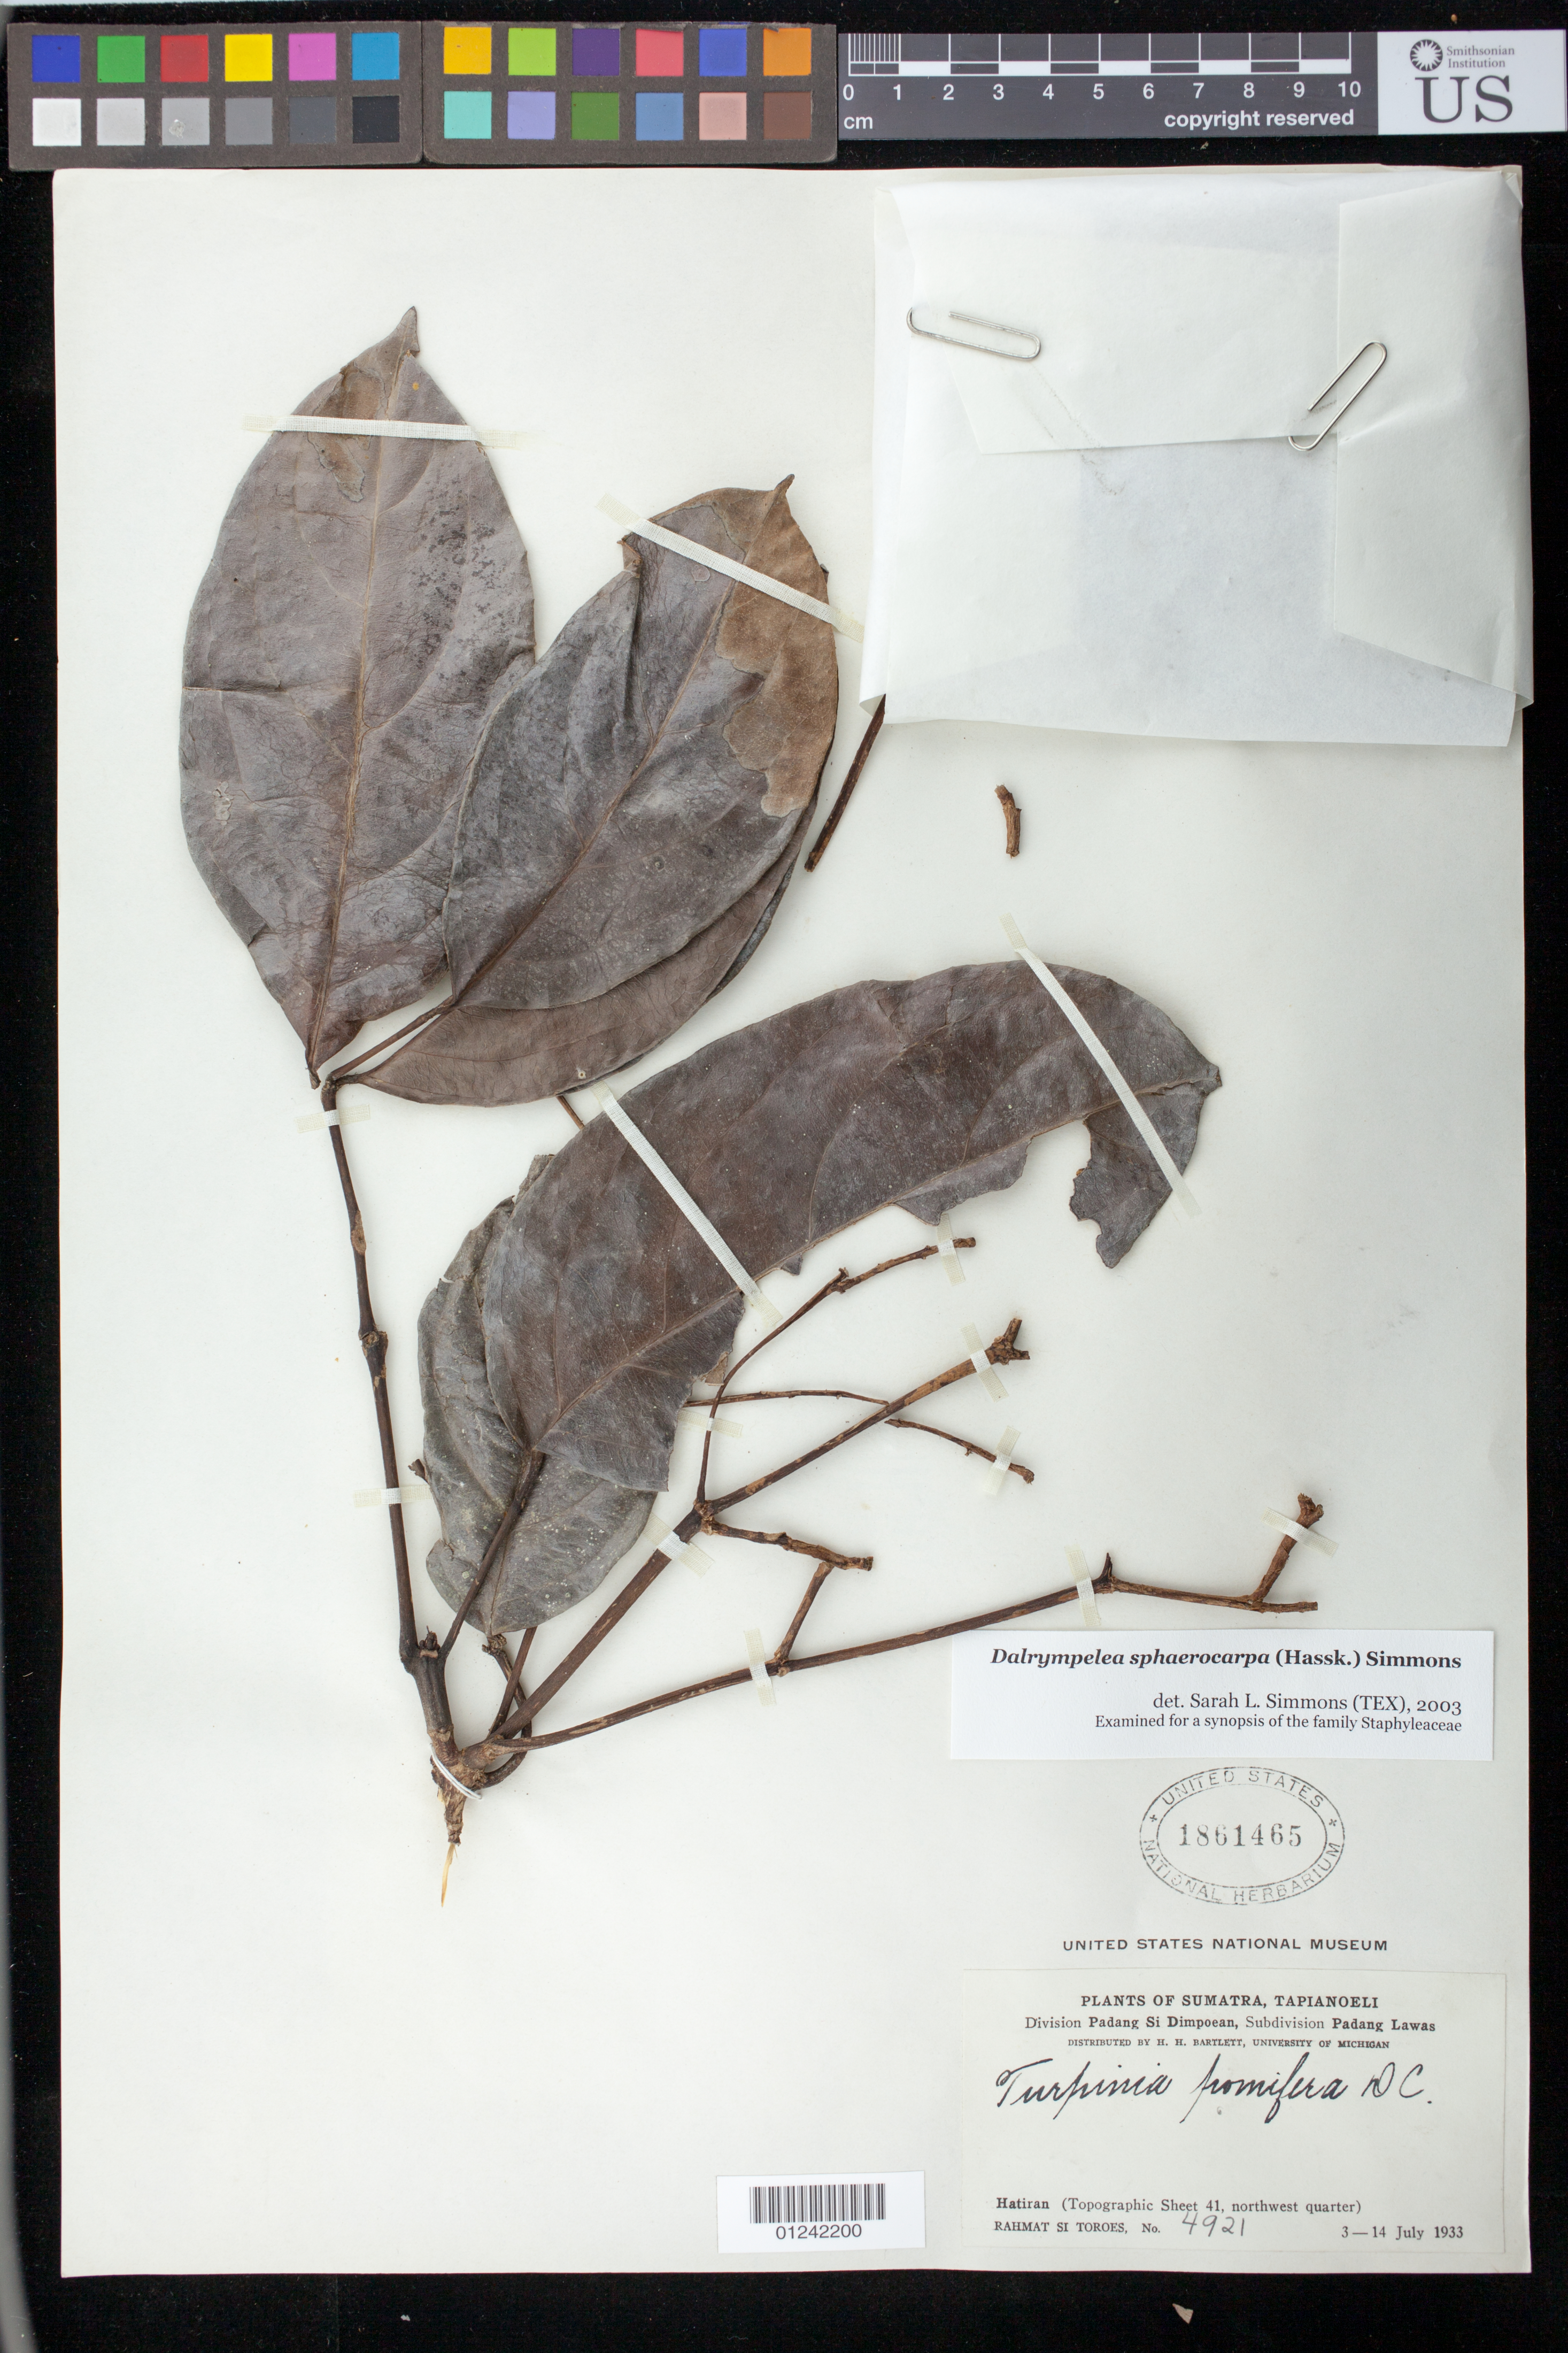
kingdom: Plantae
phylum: Tracheophyta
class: Magnoliopsida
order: Crossosomatales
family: Staphyleaceae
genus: Dalrympelea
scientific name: Dalrympelea sphaerocarpa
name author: (Hassk.) Nor-Ezzaw.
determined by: Simmons, S. L.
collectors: Rahmat Si Boeea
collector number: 4921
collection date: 1933-07-03/1933-07-14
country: Indonesia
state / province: Sumatra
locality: Padang Lawas Regency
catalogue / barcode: US 1861465